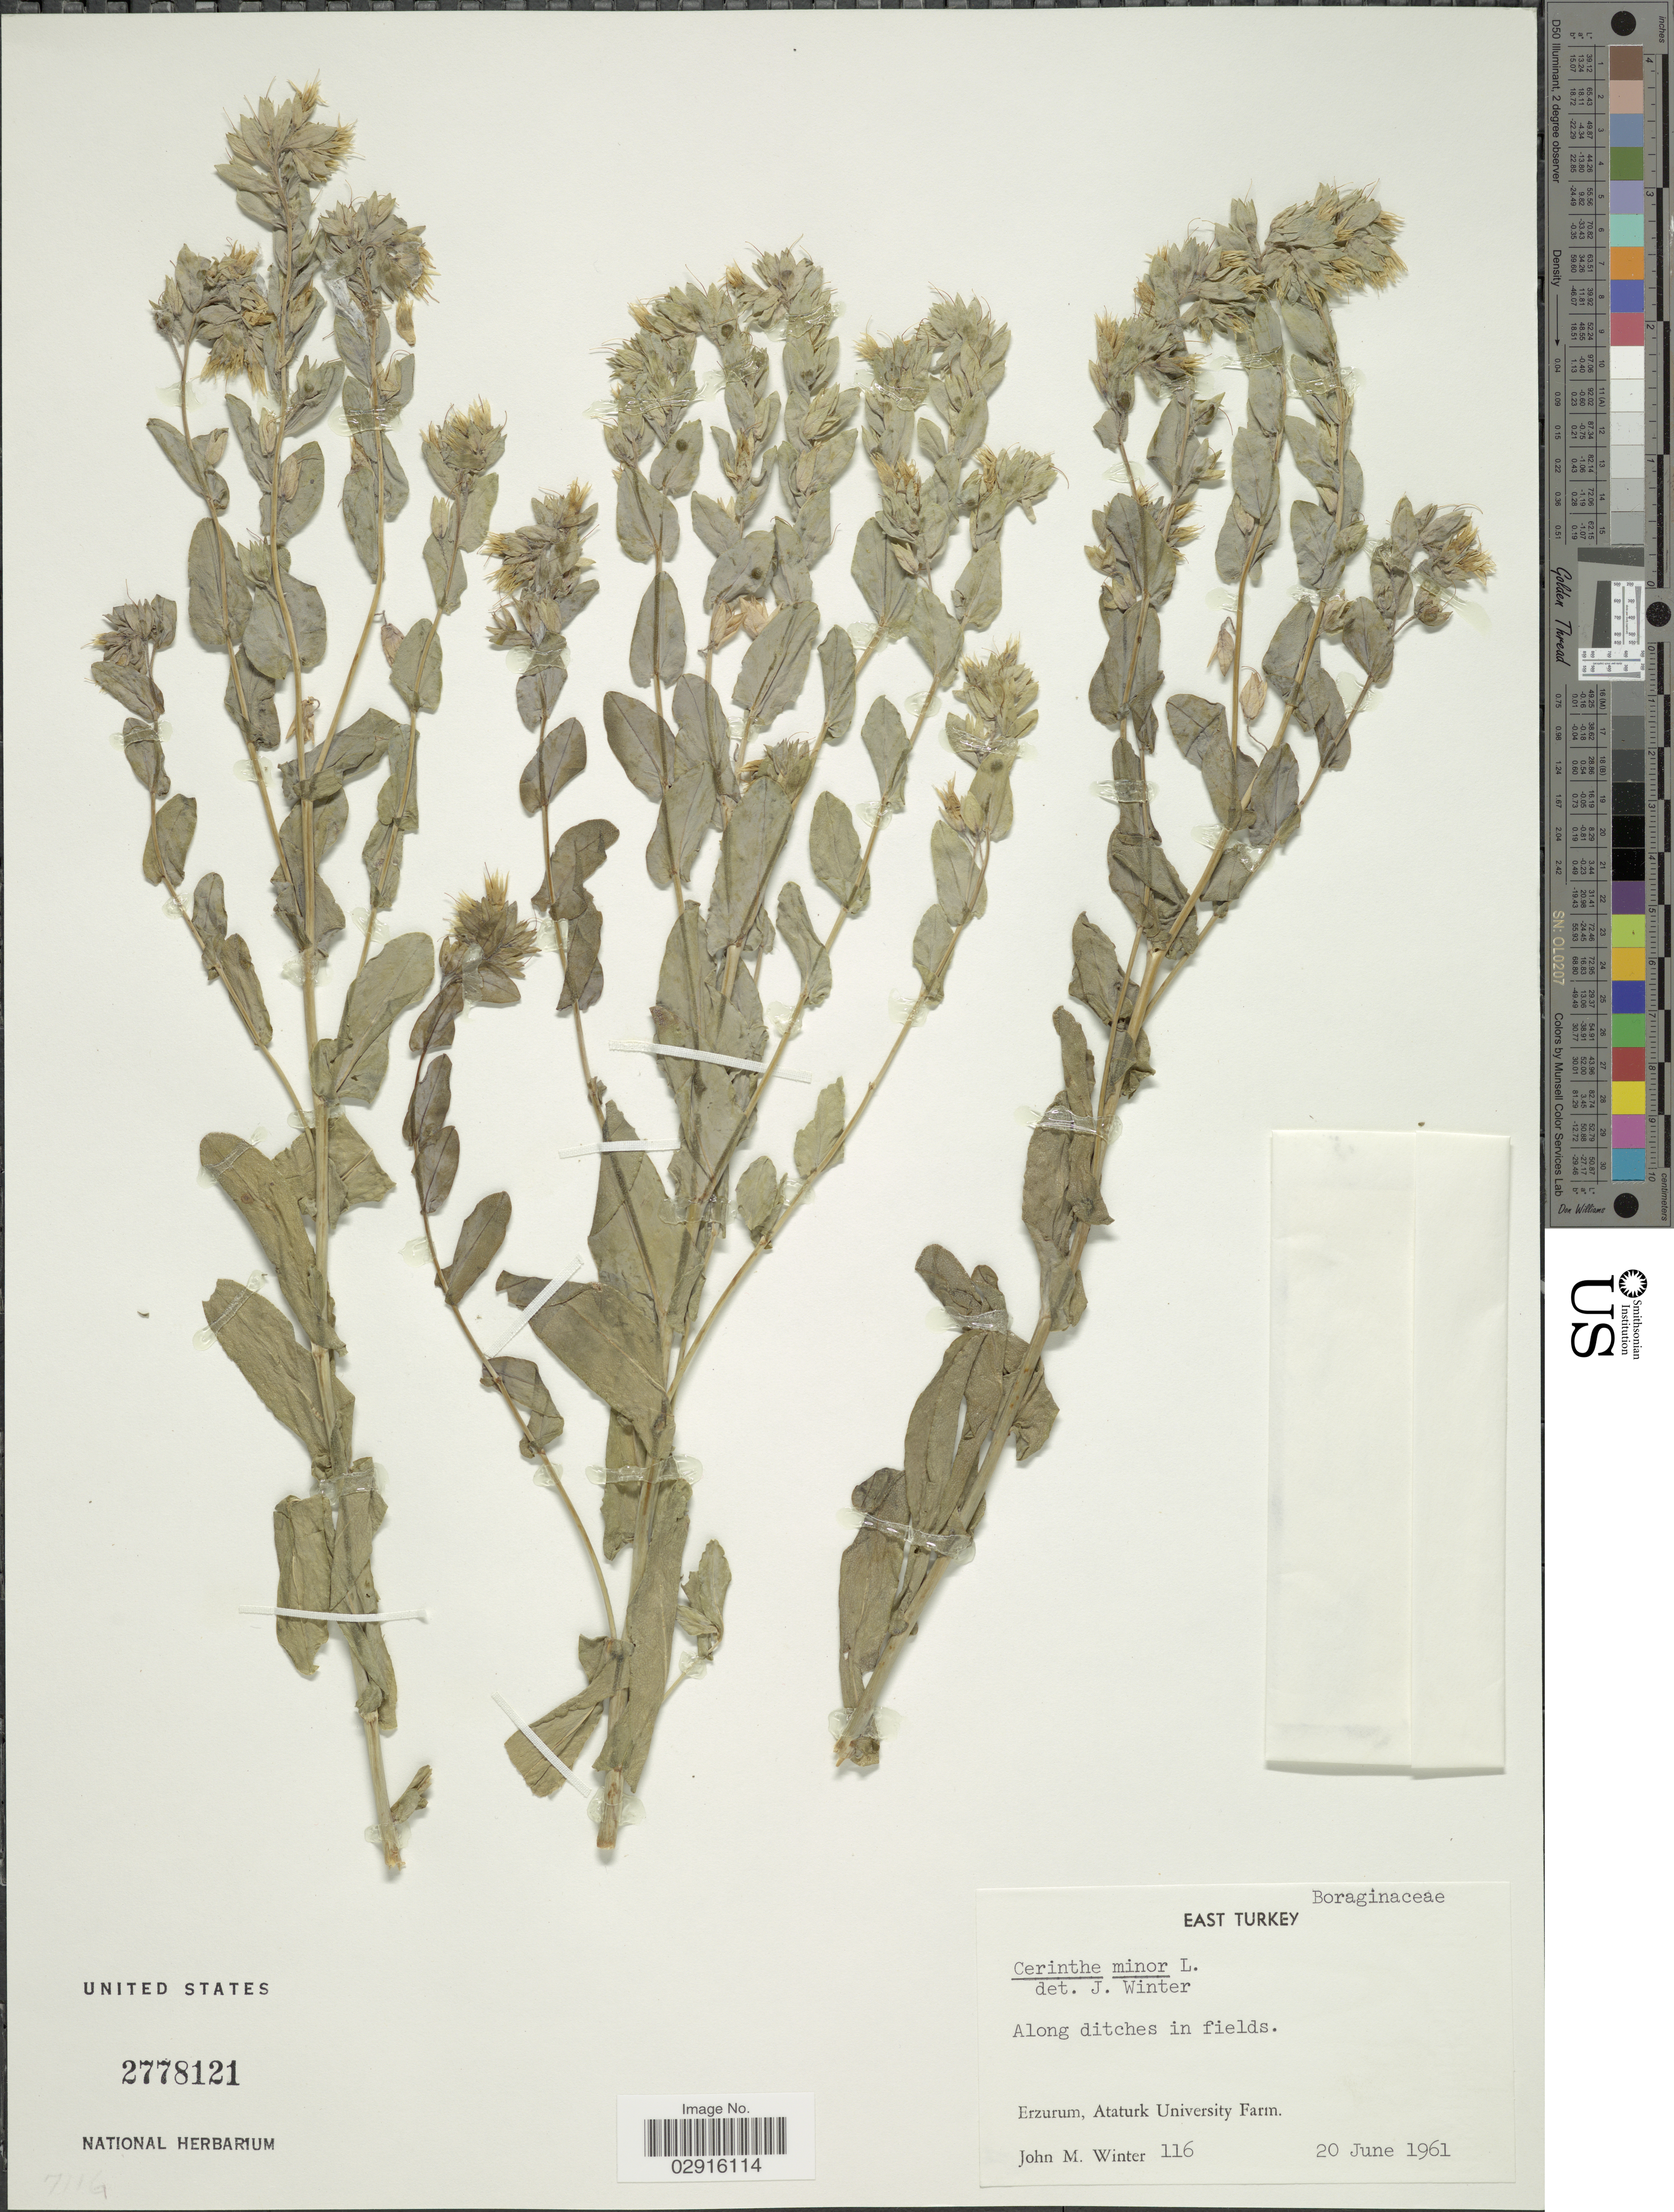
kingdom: Plantae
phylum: Tracheophyta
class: Magnoliopsida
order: Boraginales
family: Boraginaceae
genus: Cerinthe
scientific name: Cerinthe minor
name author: L.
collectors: J. M. Winter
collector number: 116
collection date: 1961-06-20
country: Turkey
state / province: Erzurum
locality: East Turkey. Along ditches in fields. Erzurum, Ataturk University Farm.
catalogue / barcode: US 2778121